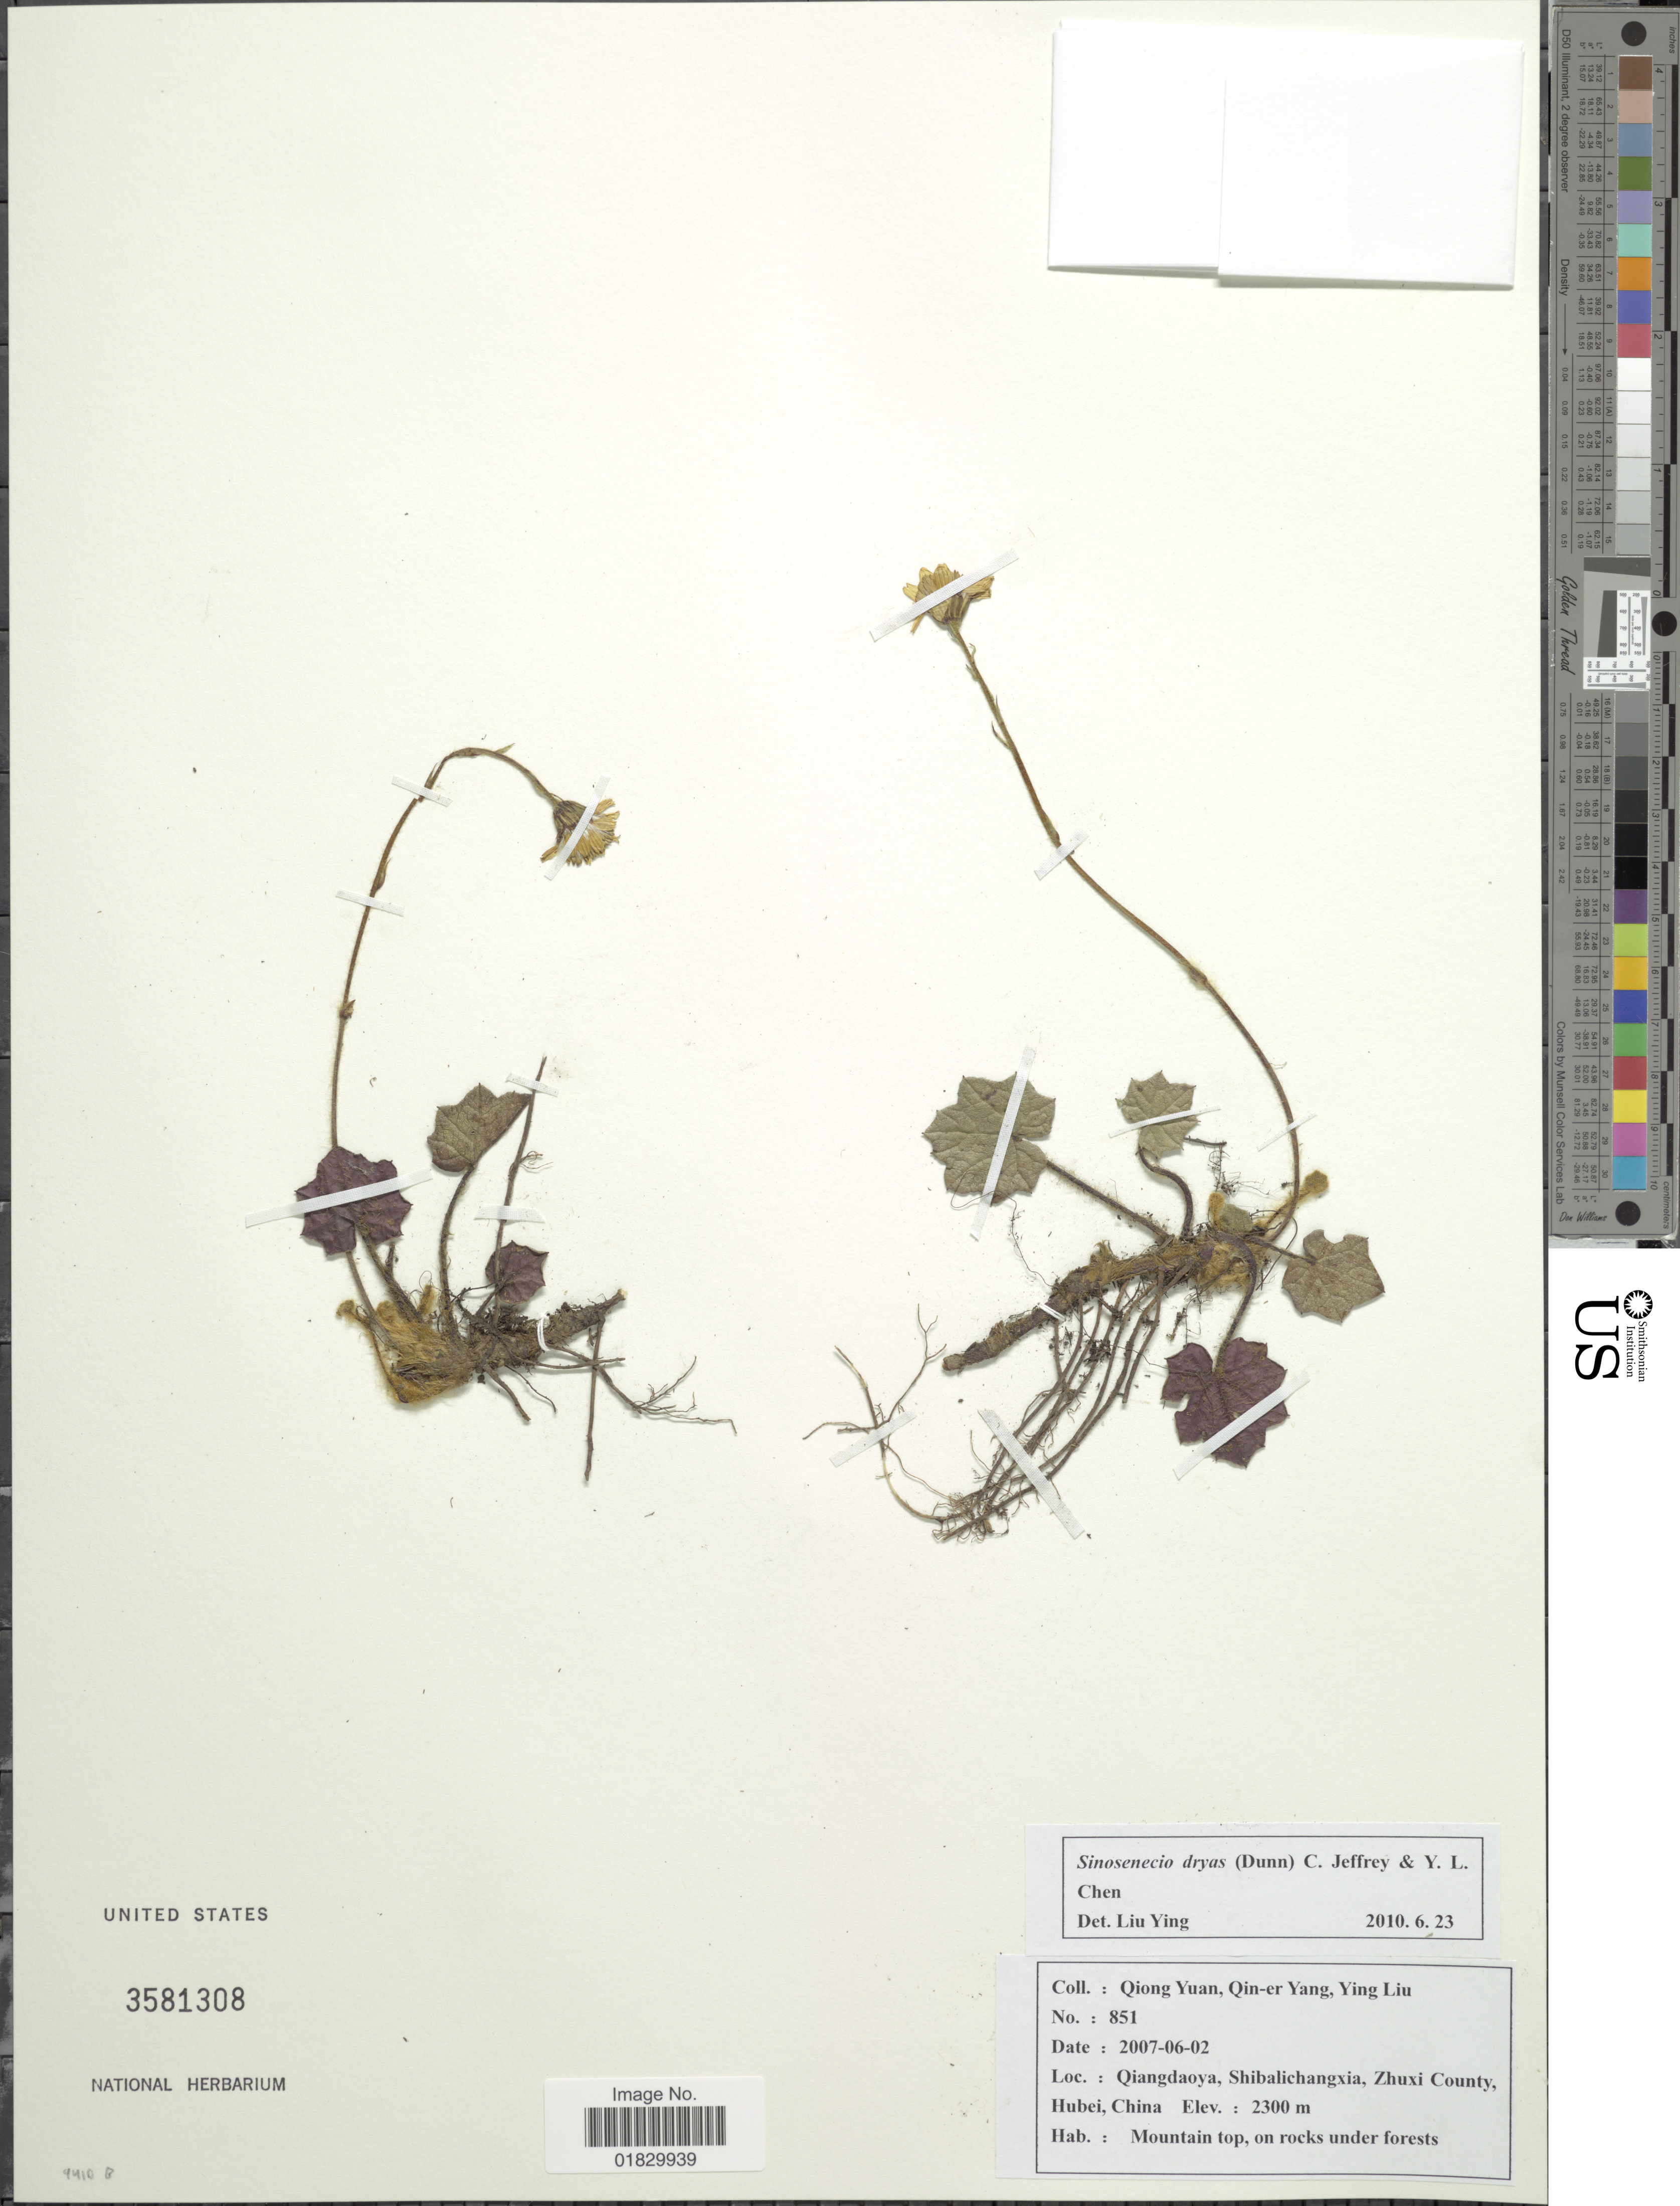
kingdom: Plantae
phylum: Tracheophyta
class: Magnoliopsida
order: Asterales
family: Asteraceae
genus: Sinosenecio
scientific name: Sinosenecio dryas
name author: C. Jeffrey & Y.L. Chen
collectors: Q. Yuan, Q. Yang & Y. Liu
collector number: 851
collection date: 2007-06-02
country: China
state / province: Hubei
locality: Qiangdaoya, Shibalichangxia, Zhuxi County, Hubei, China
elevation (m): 2300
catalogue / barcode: US 3581308